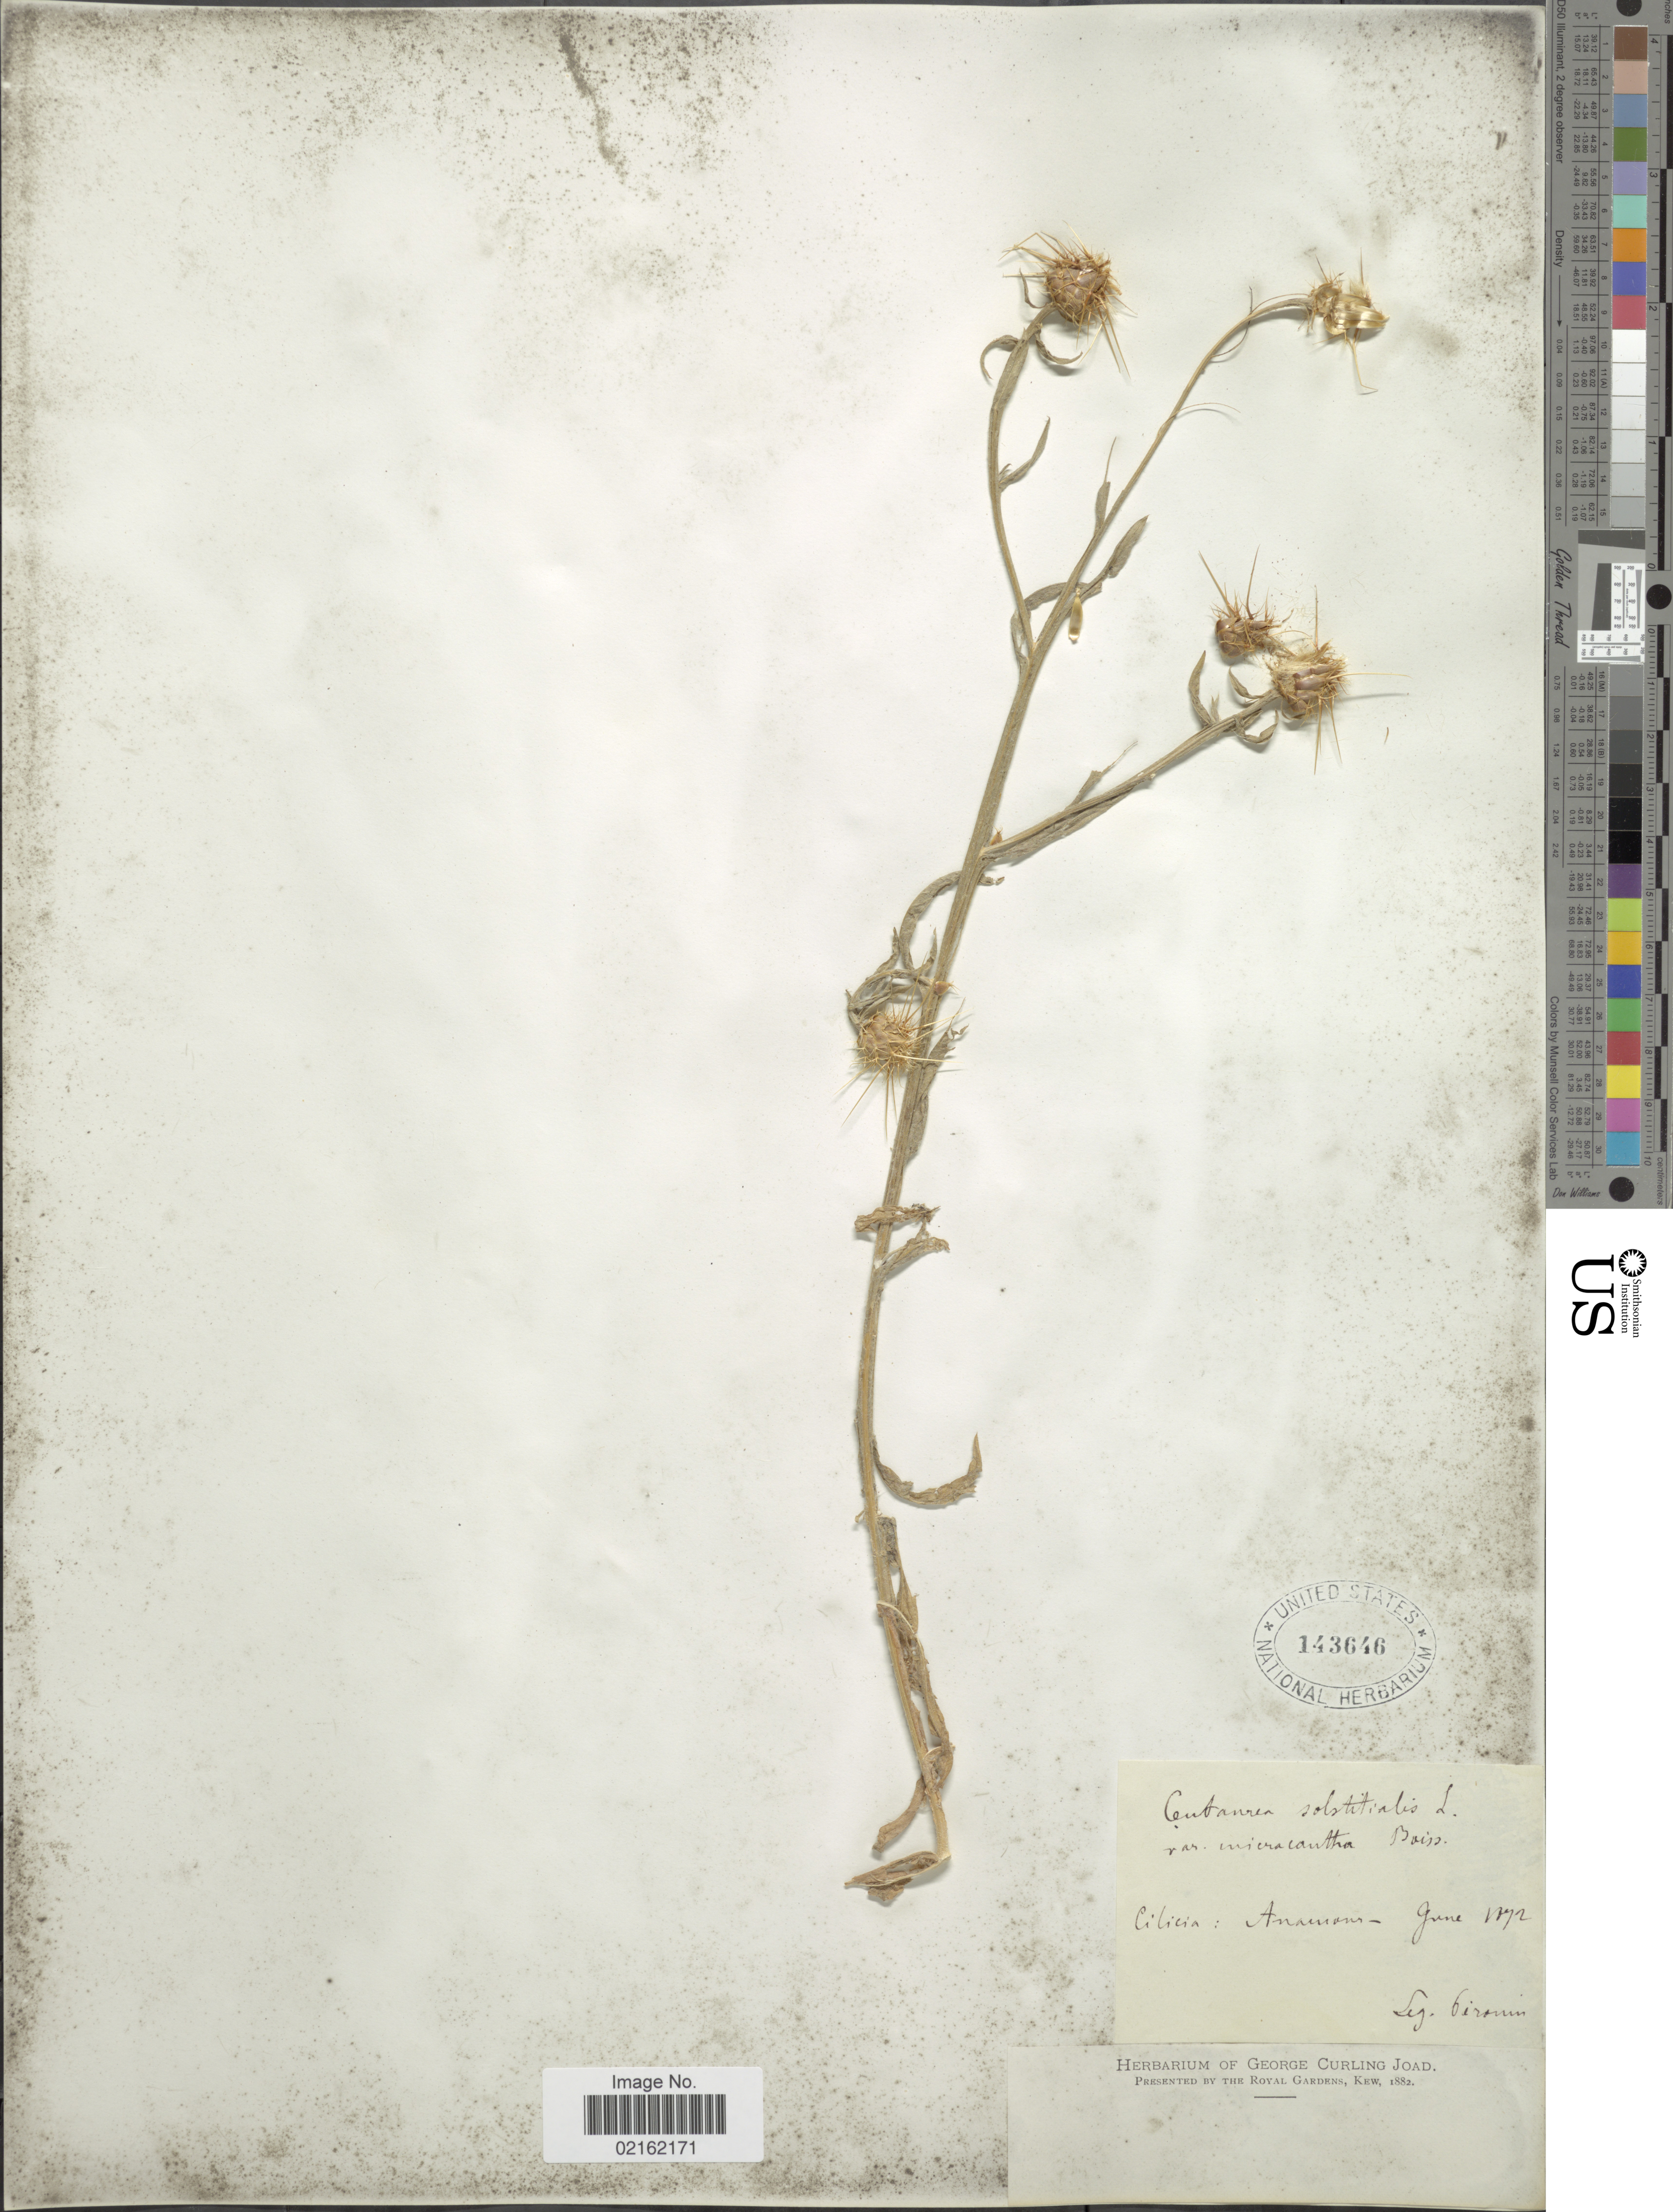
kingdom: Plantae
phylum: Tracheophyta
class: Magnoliopsida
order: Asterales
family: Asteraceae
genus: Centaurea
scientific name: Centaurea solstitialis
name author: L.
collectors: Peronin, --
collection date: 1891-06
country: Turkey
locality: Cilicia: Ananenours [interpreted]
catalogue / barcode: US 143646